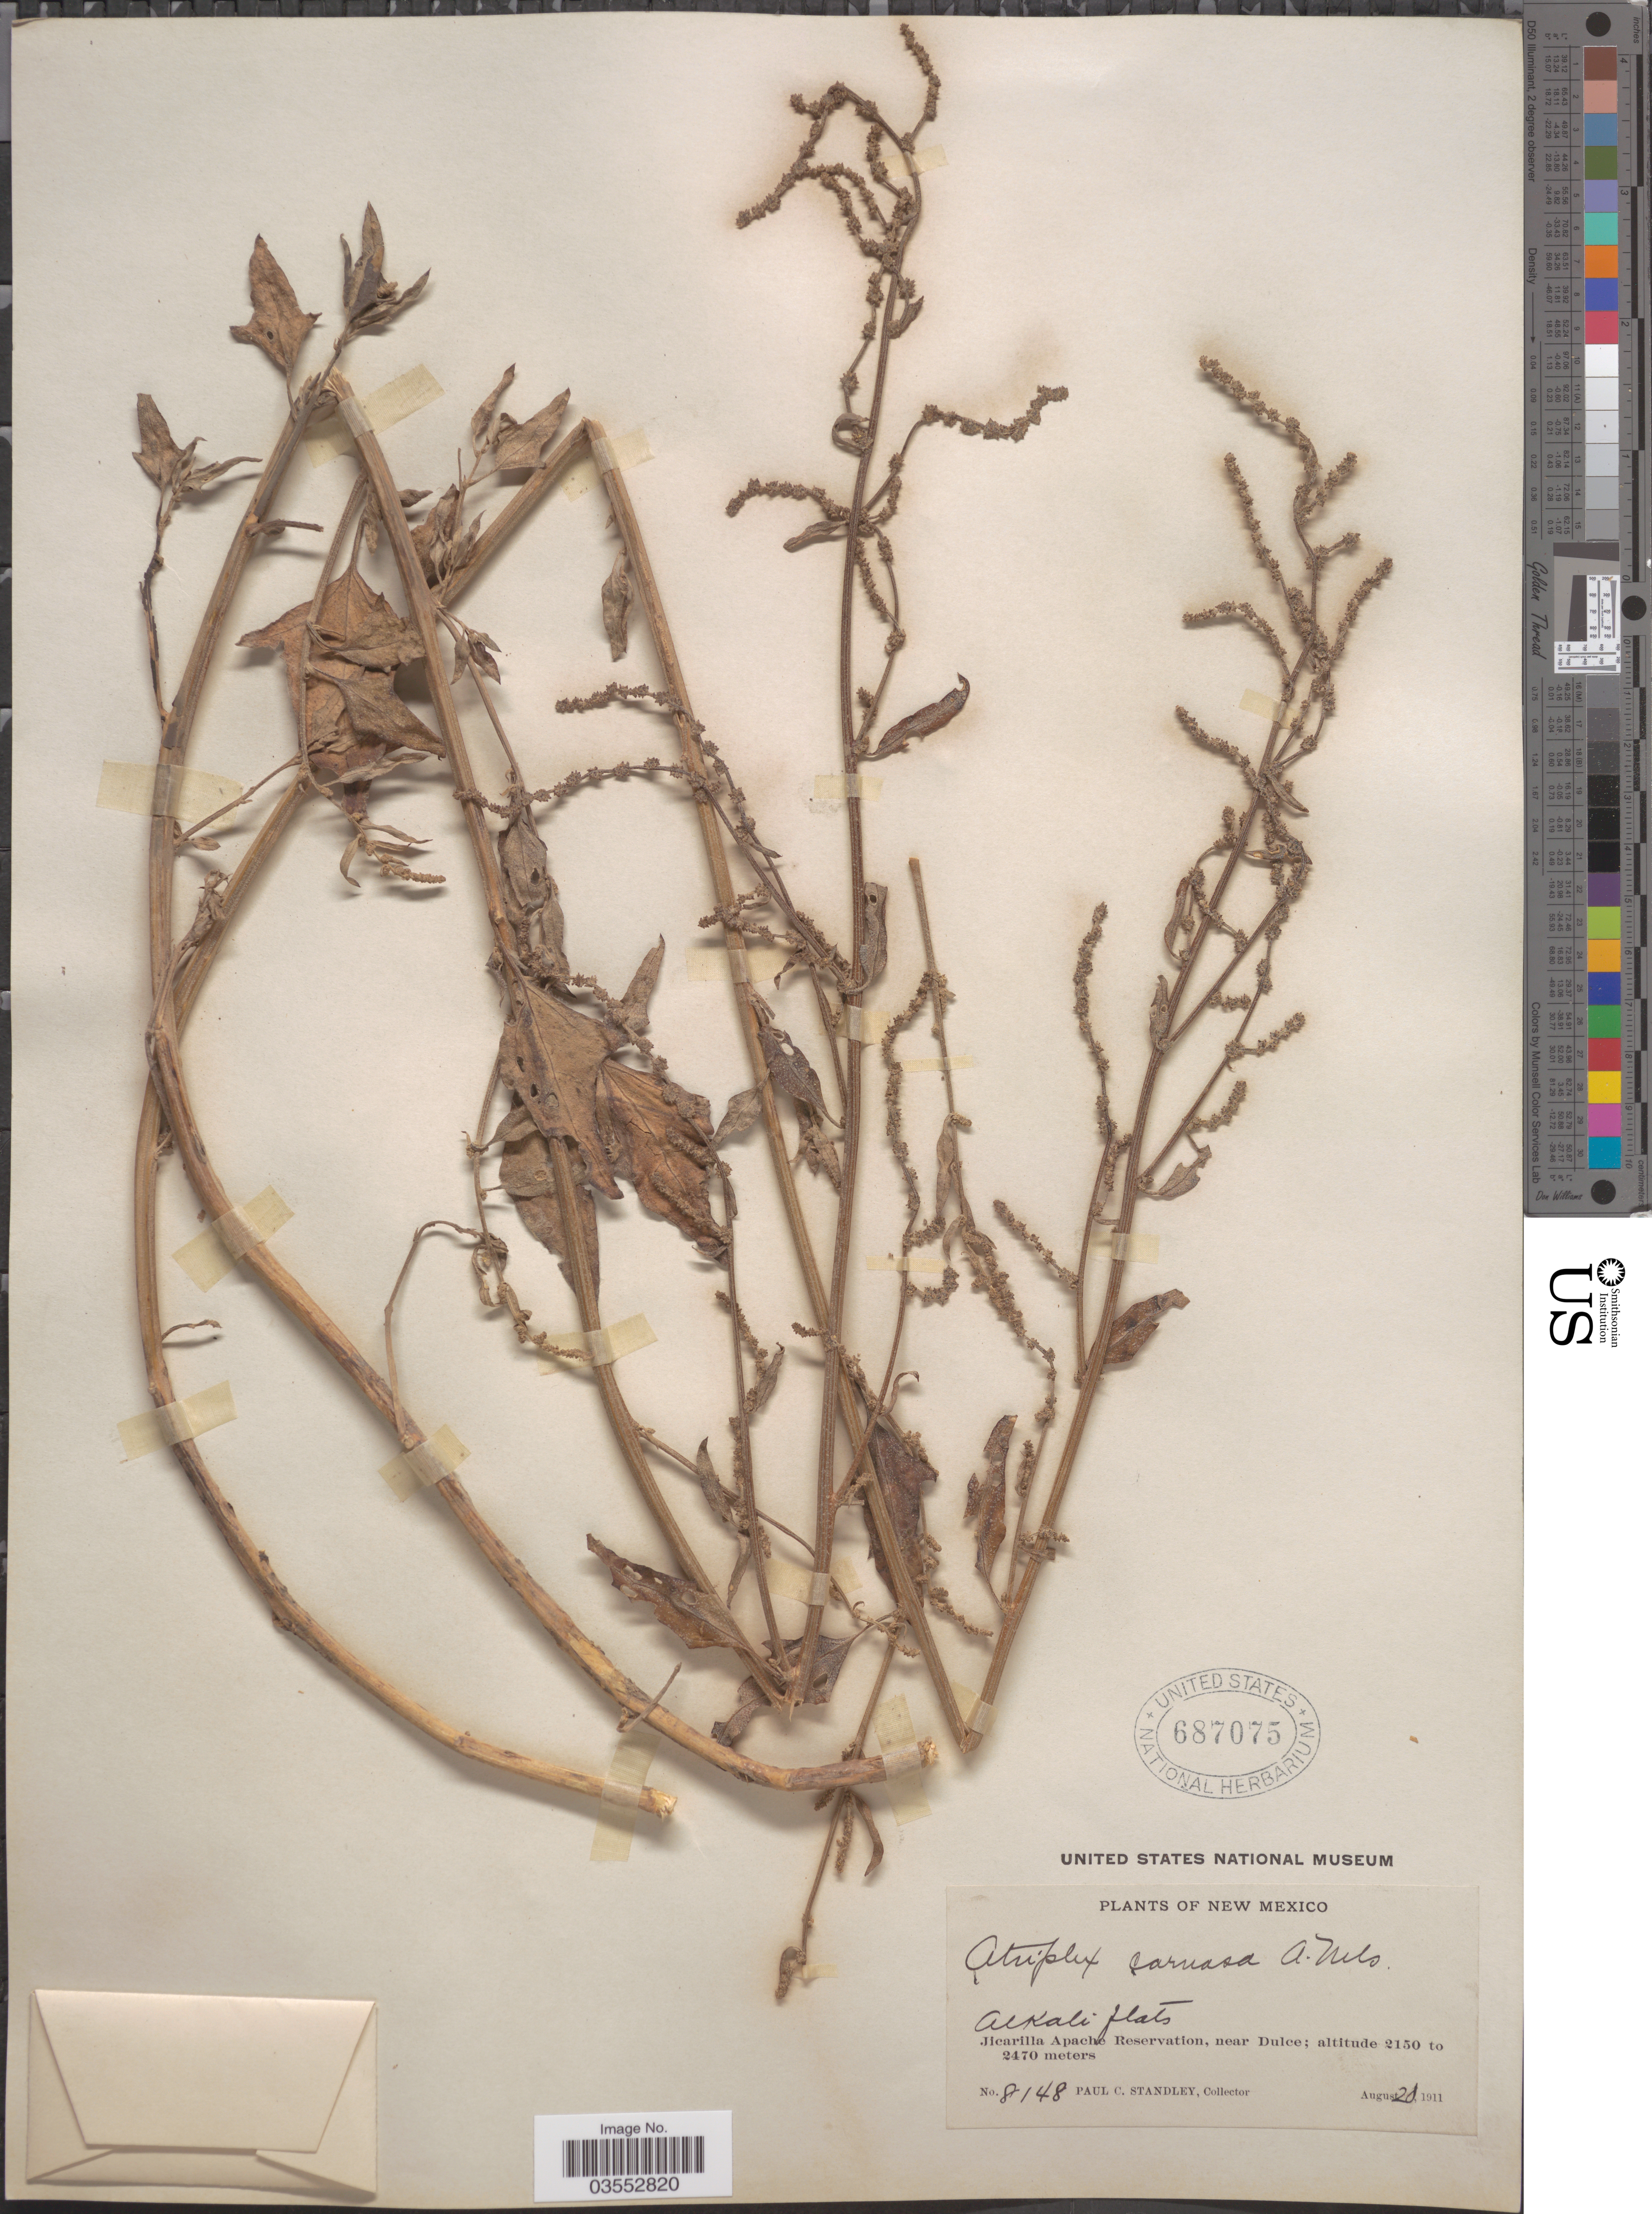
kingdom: Plantae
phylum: Tracheophyta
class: Magnoliopsida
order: Caryophyllales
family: Amaranthaceae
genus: Atriplex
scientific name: Atriplex subspicata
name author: (Nutt.) Rydb.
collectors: P. C. Standley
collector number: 8148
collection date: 1911-08-20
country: United States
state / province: New Mexico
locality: Jicarilla Apache Reservation, near Dulce.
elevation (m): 2150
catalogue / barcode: US 687075